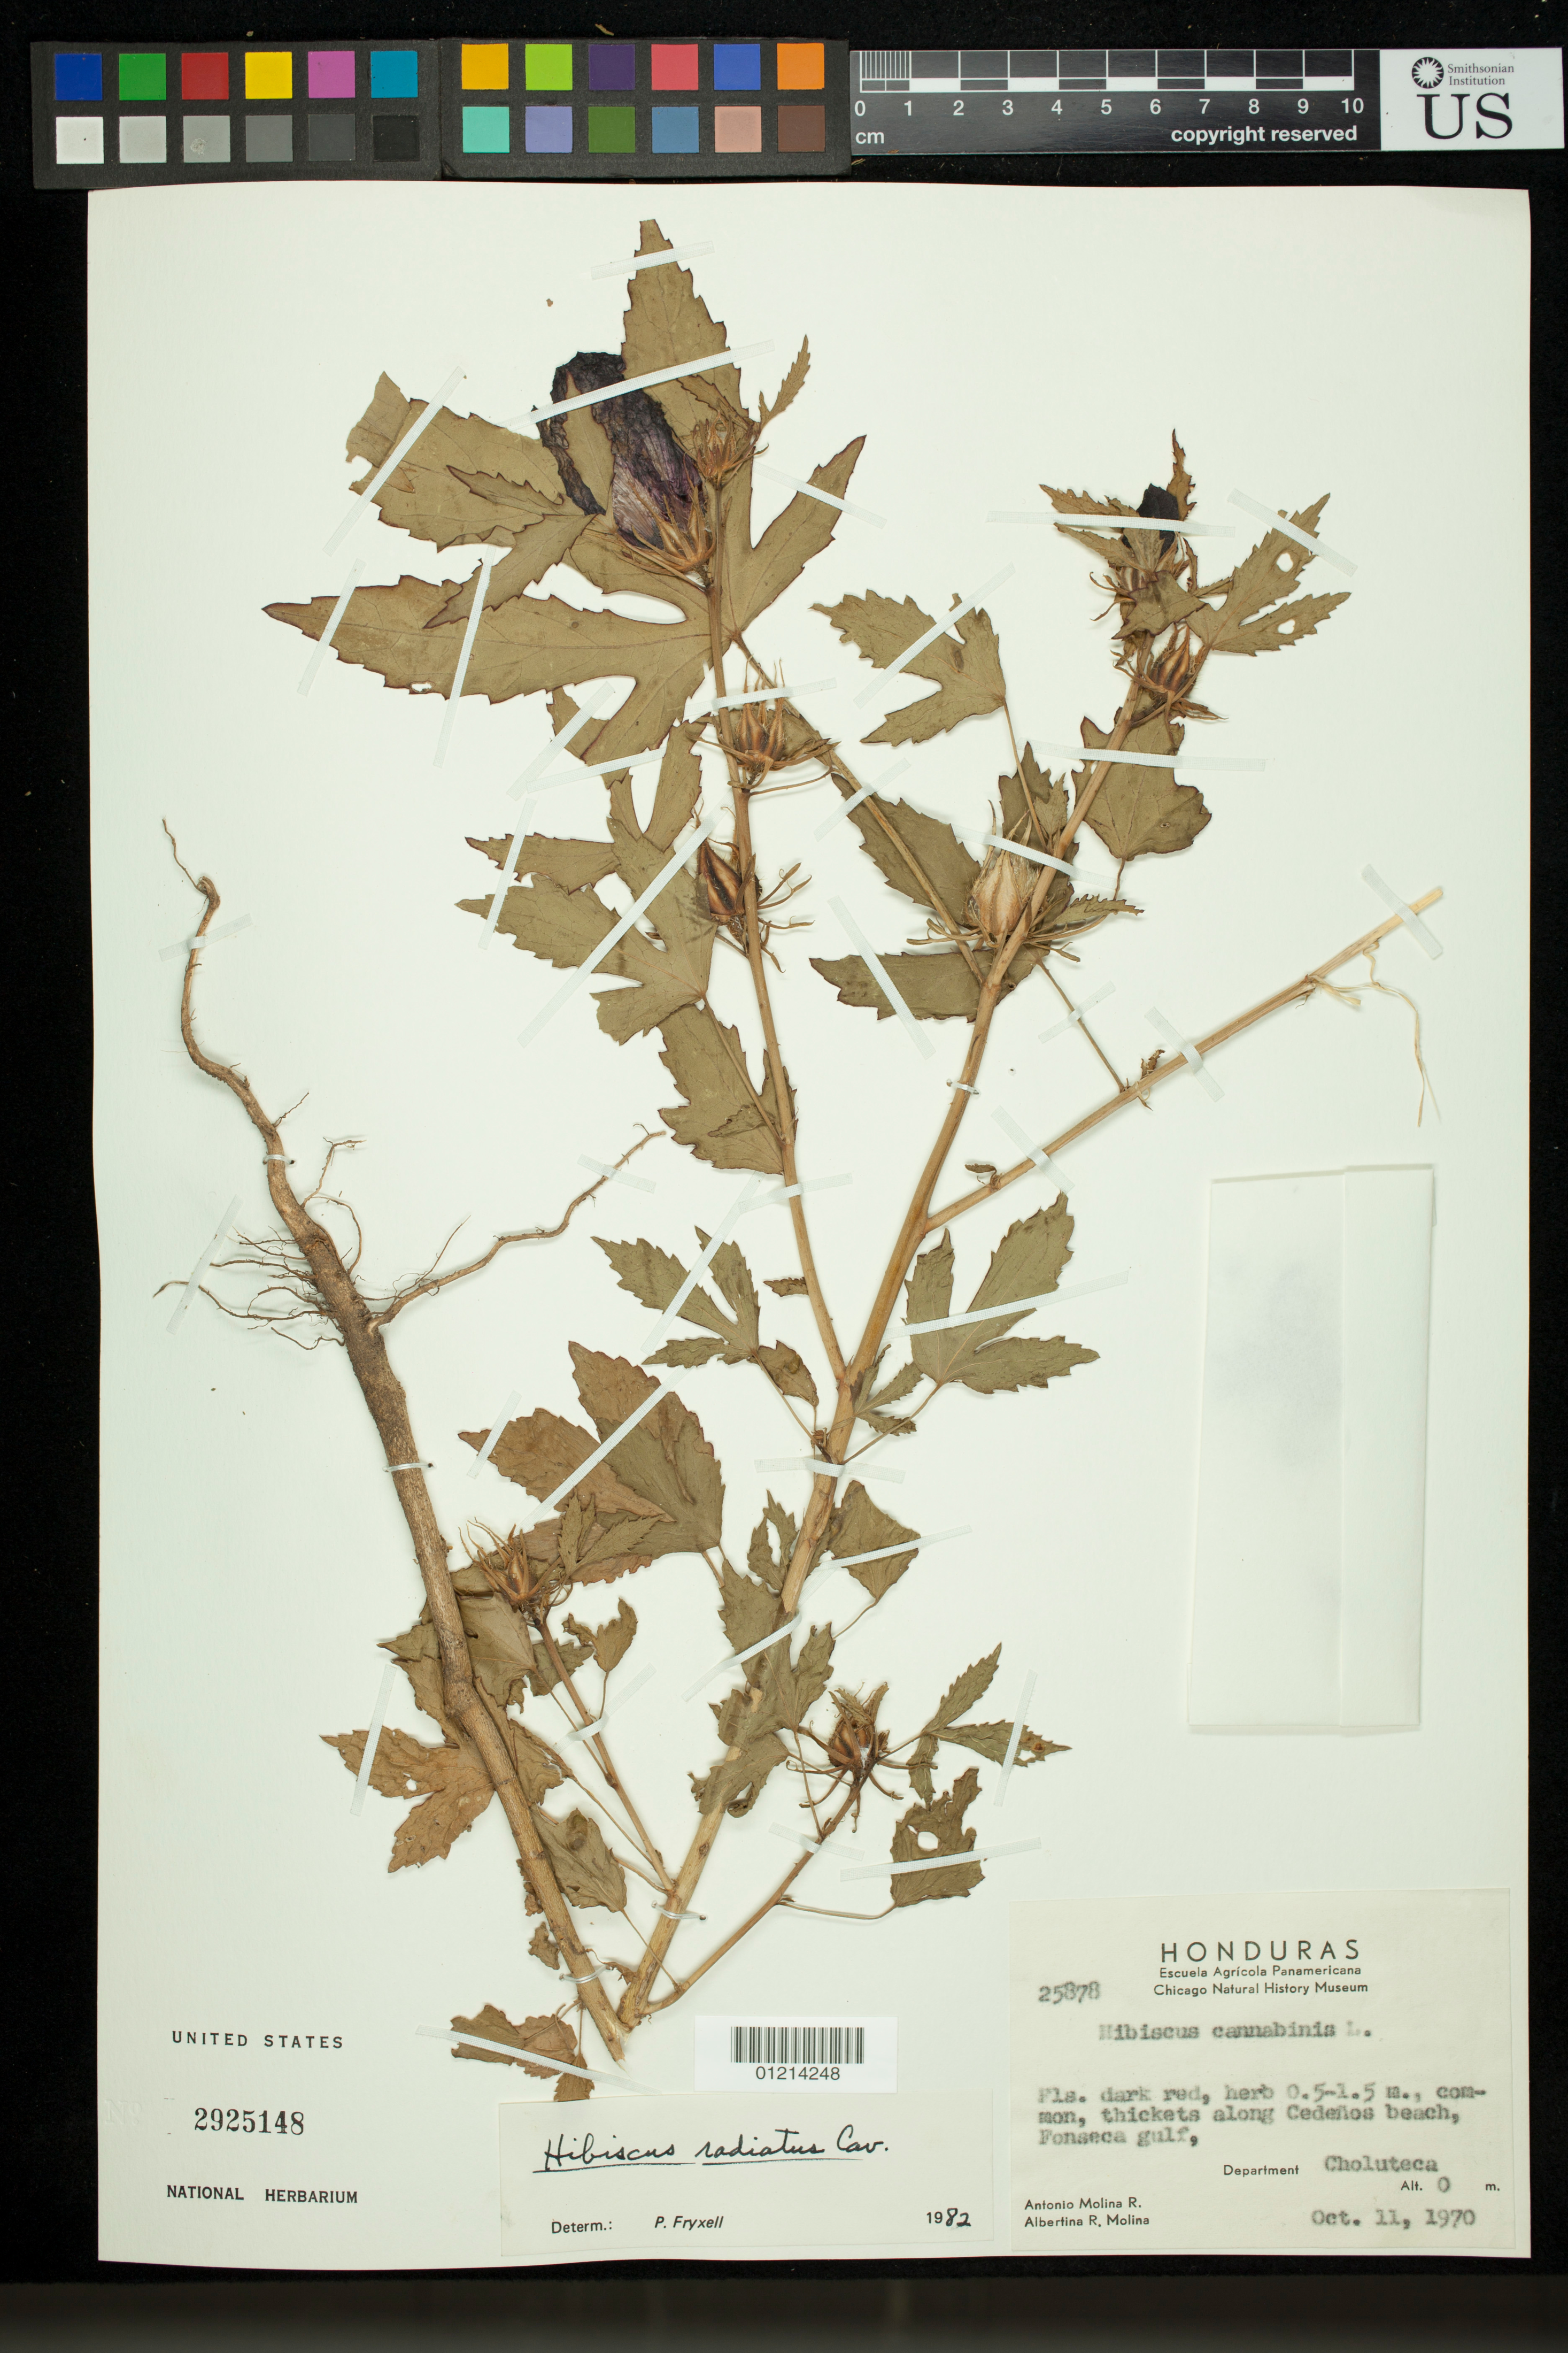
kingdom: Plantae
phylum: Tracheophyta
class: Magnoliopsida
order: Malvales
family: Malvaceae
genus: Sabdariffa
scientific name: Sabdariffa radiata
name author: (Cav.) R.L. Barrett & M.M. Hanes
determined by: Dorr, Laurence J., Curator (BOT), Smithsonian Institution - National Museum of Natural History (UNITED STATES)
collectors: A. Molina R. & A. Molina R.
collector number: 25878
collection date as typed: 10/11/1970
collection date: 1970-10-11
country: Honduras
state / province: Choluteca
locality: Department Choluteca, Cedeños beach, Fonseca Gulf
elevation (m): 0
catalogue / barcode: US 2925148